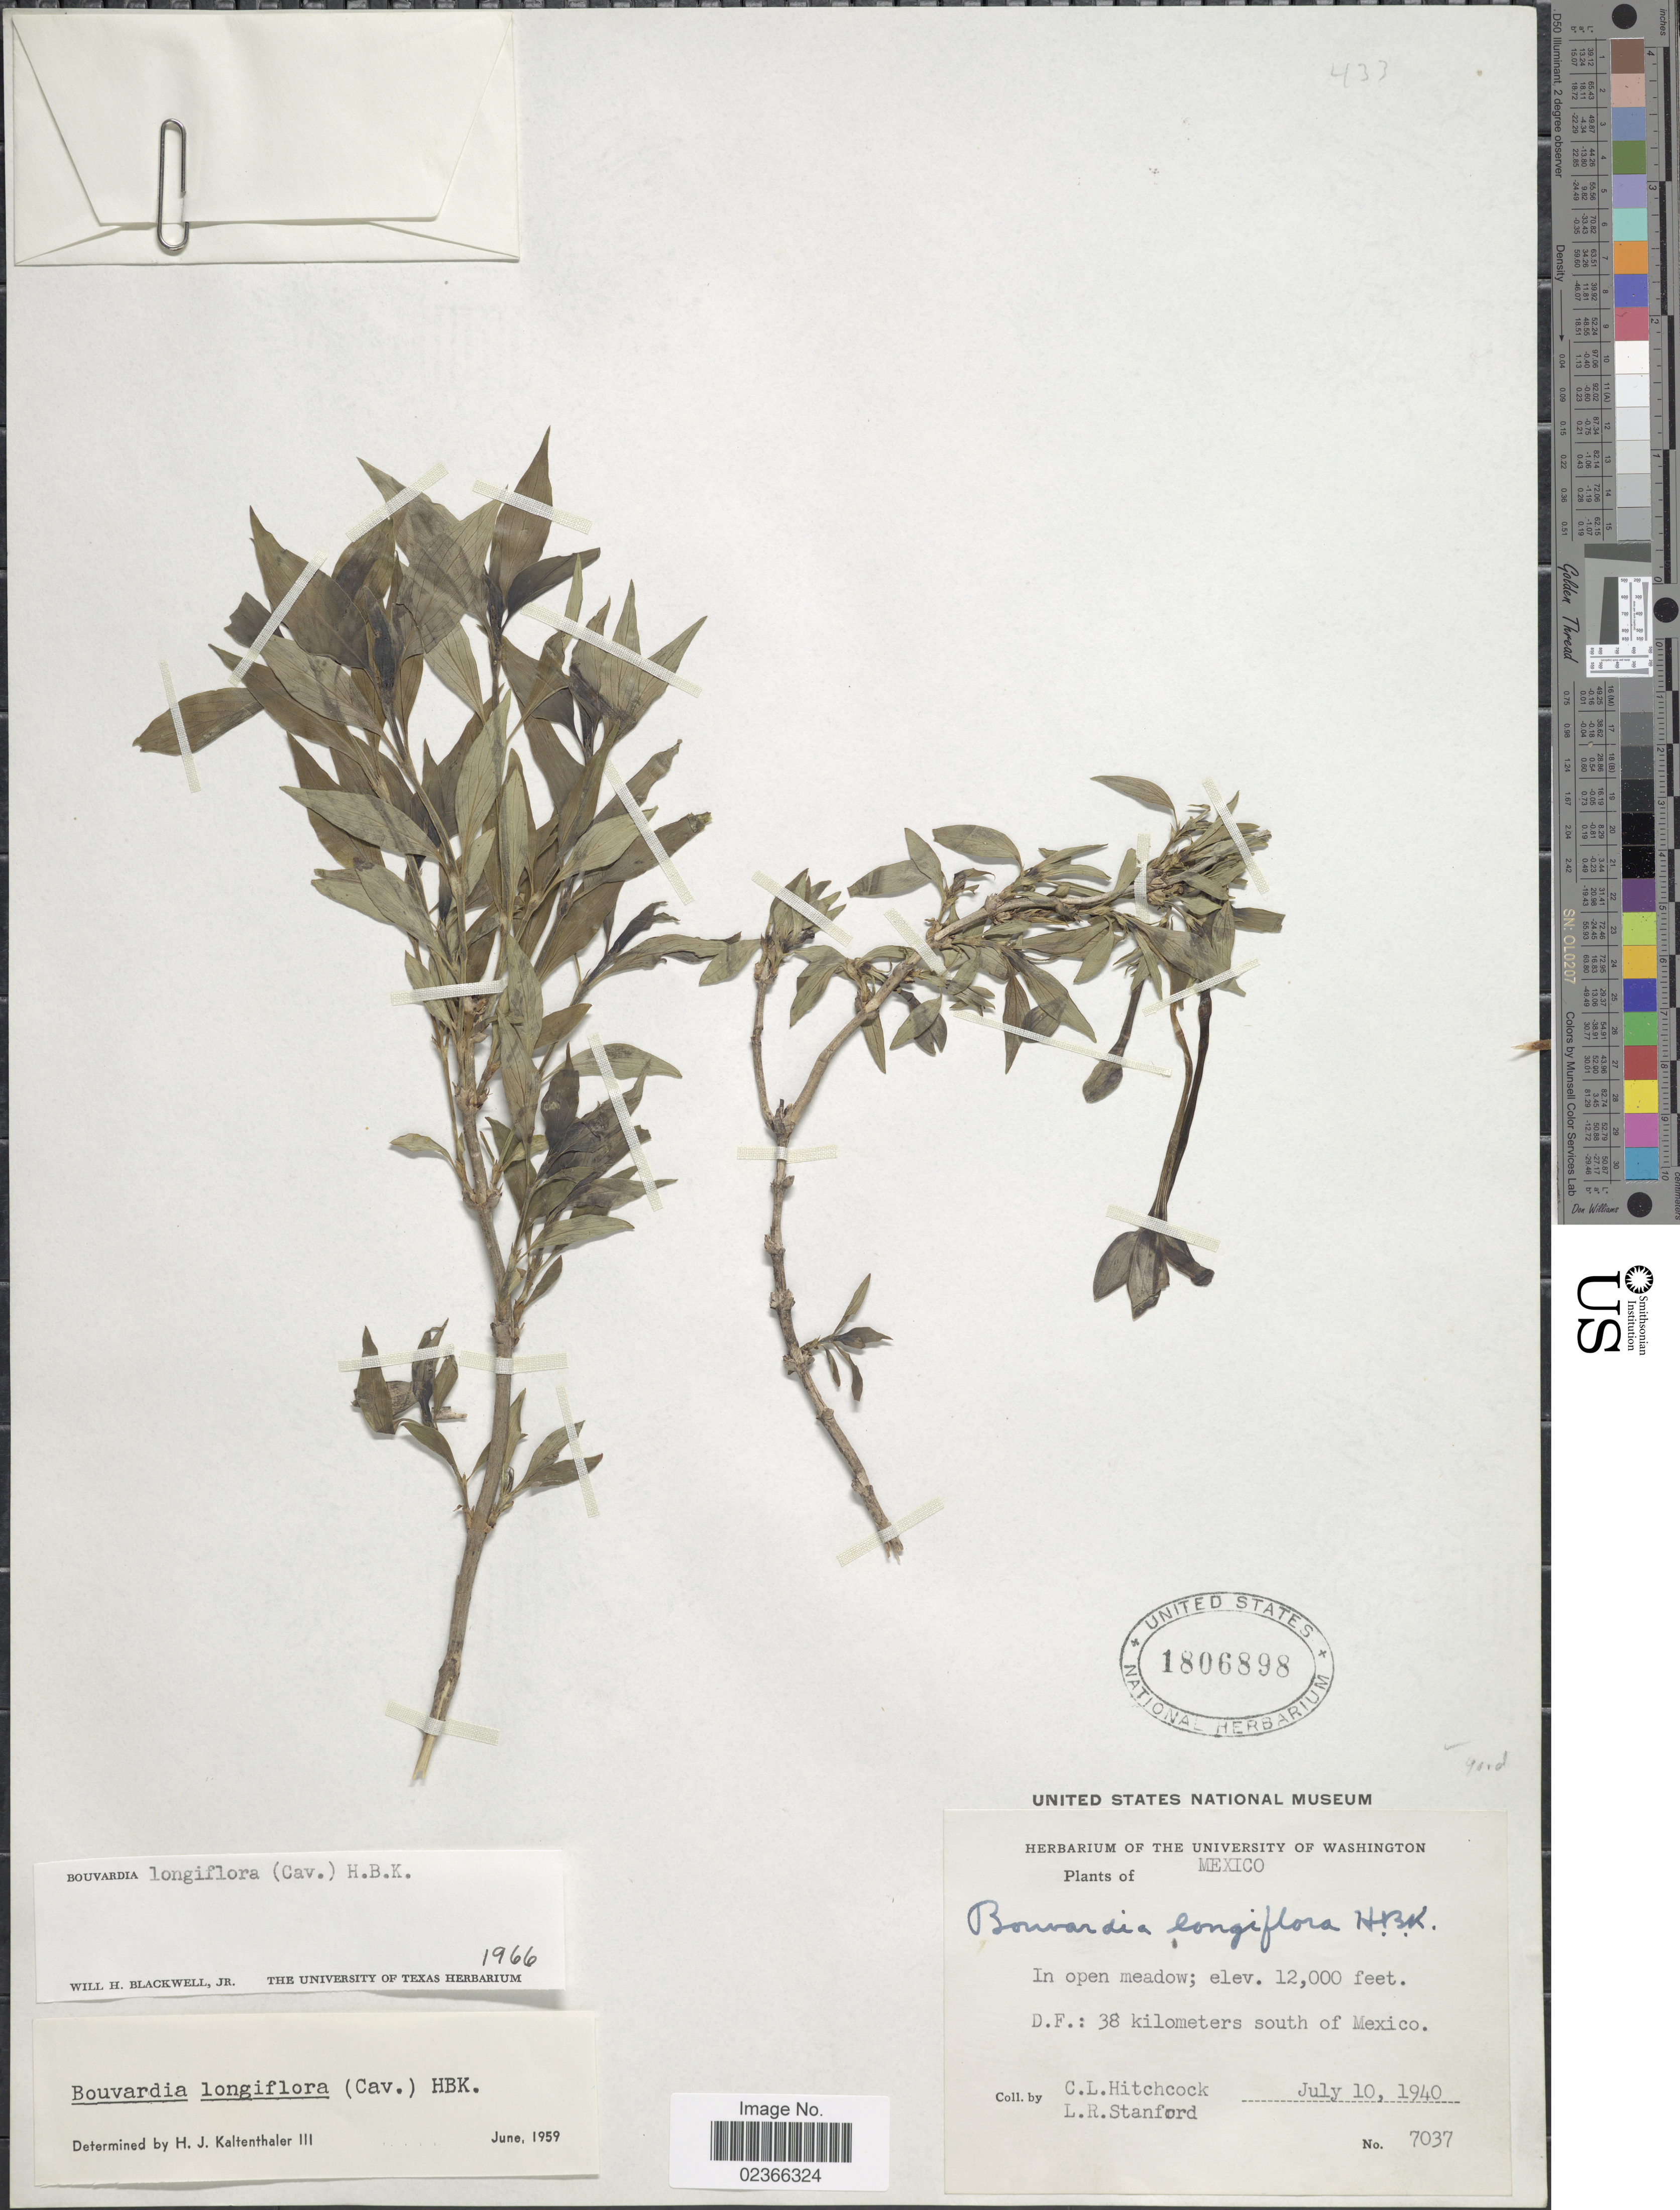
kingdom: Plantae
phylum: Tracheophyta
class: Magnoliopsida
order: Gentianales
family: Rubiaceae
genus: Bouvardia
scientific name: Bouvardia longiflora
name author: (Cav.) Kunth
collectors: C. L. Hitchcock & L. Standford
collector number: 7037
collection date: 1940-07-10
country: Mexico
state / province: Distrito Federal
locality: D.F.: 38 kilometers south of Mexico.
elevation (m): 3658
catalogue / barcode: US 1806898